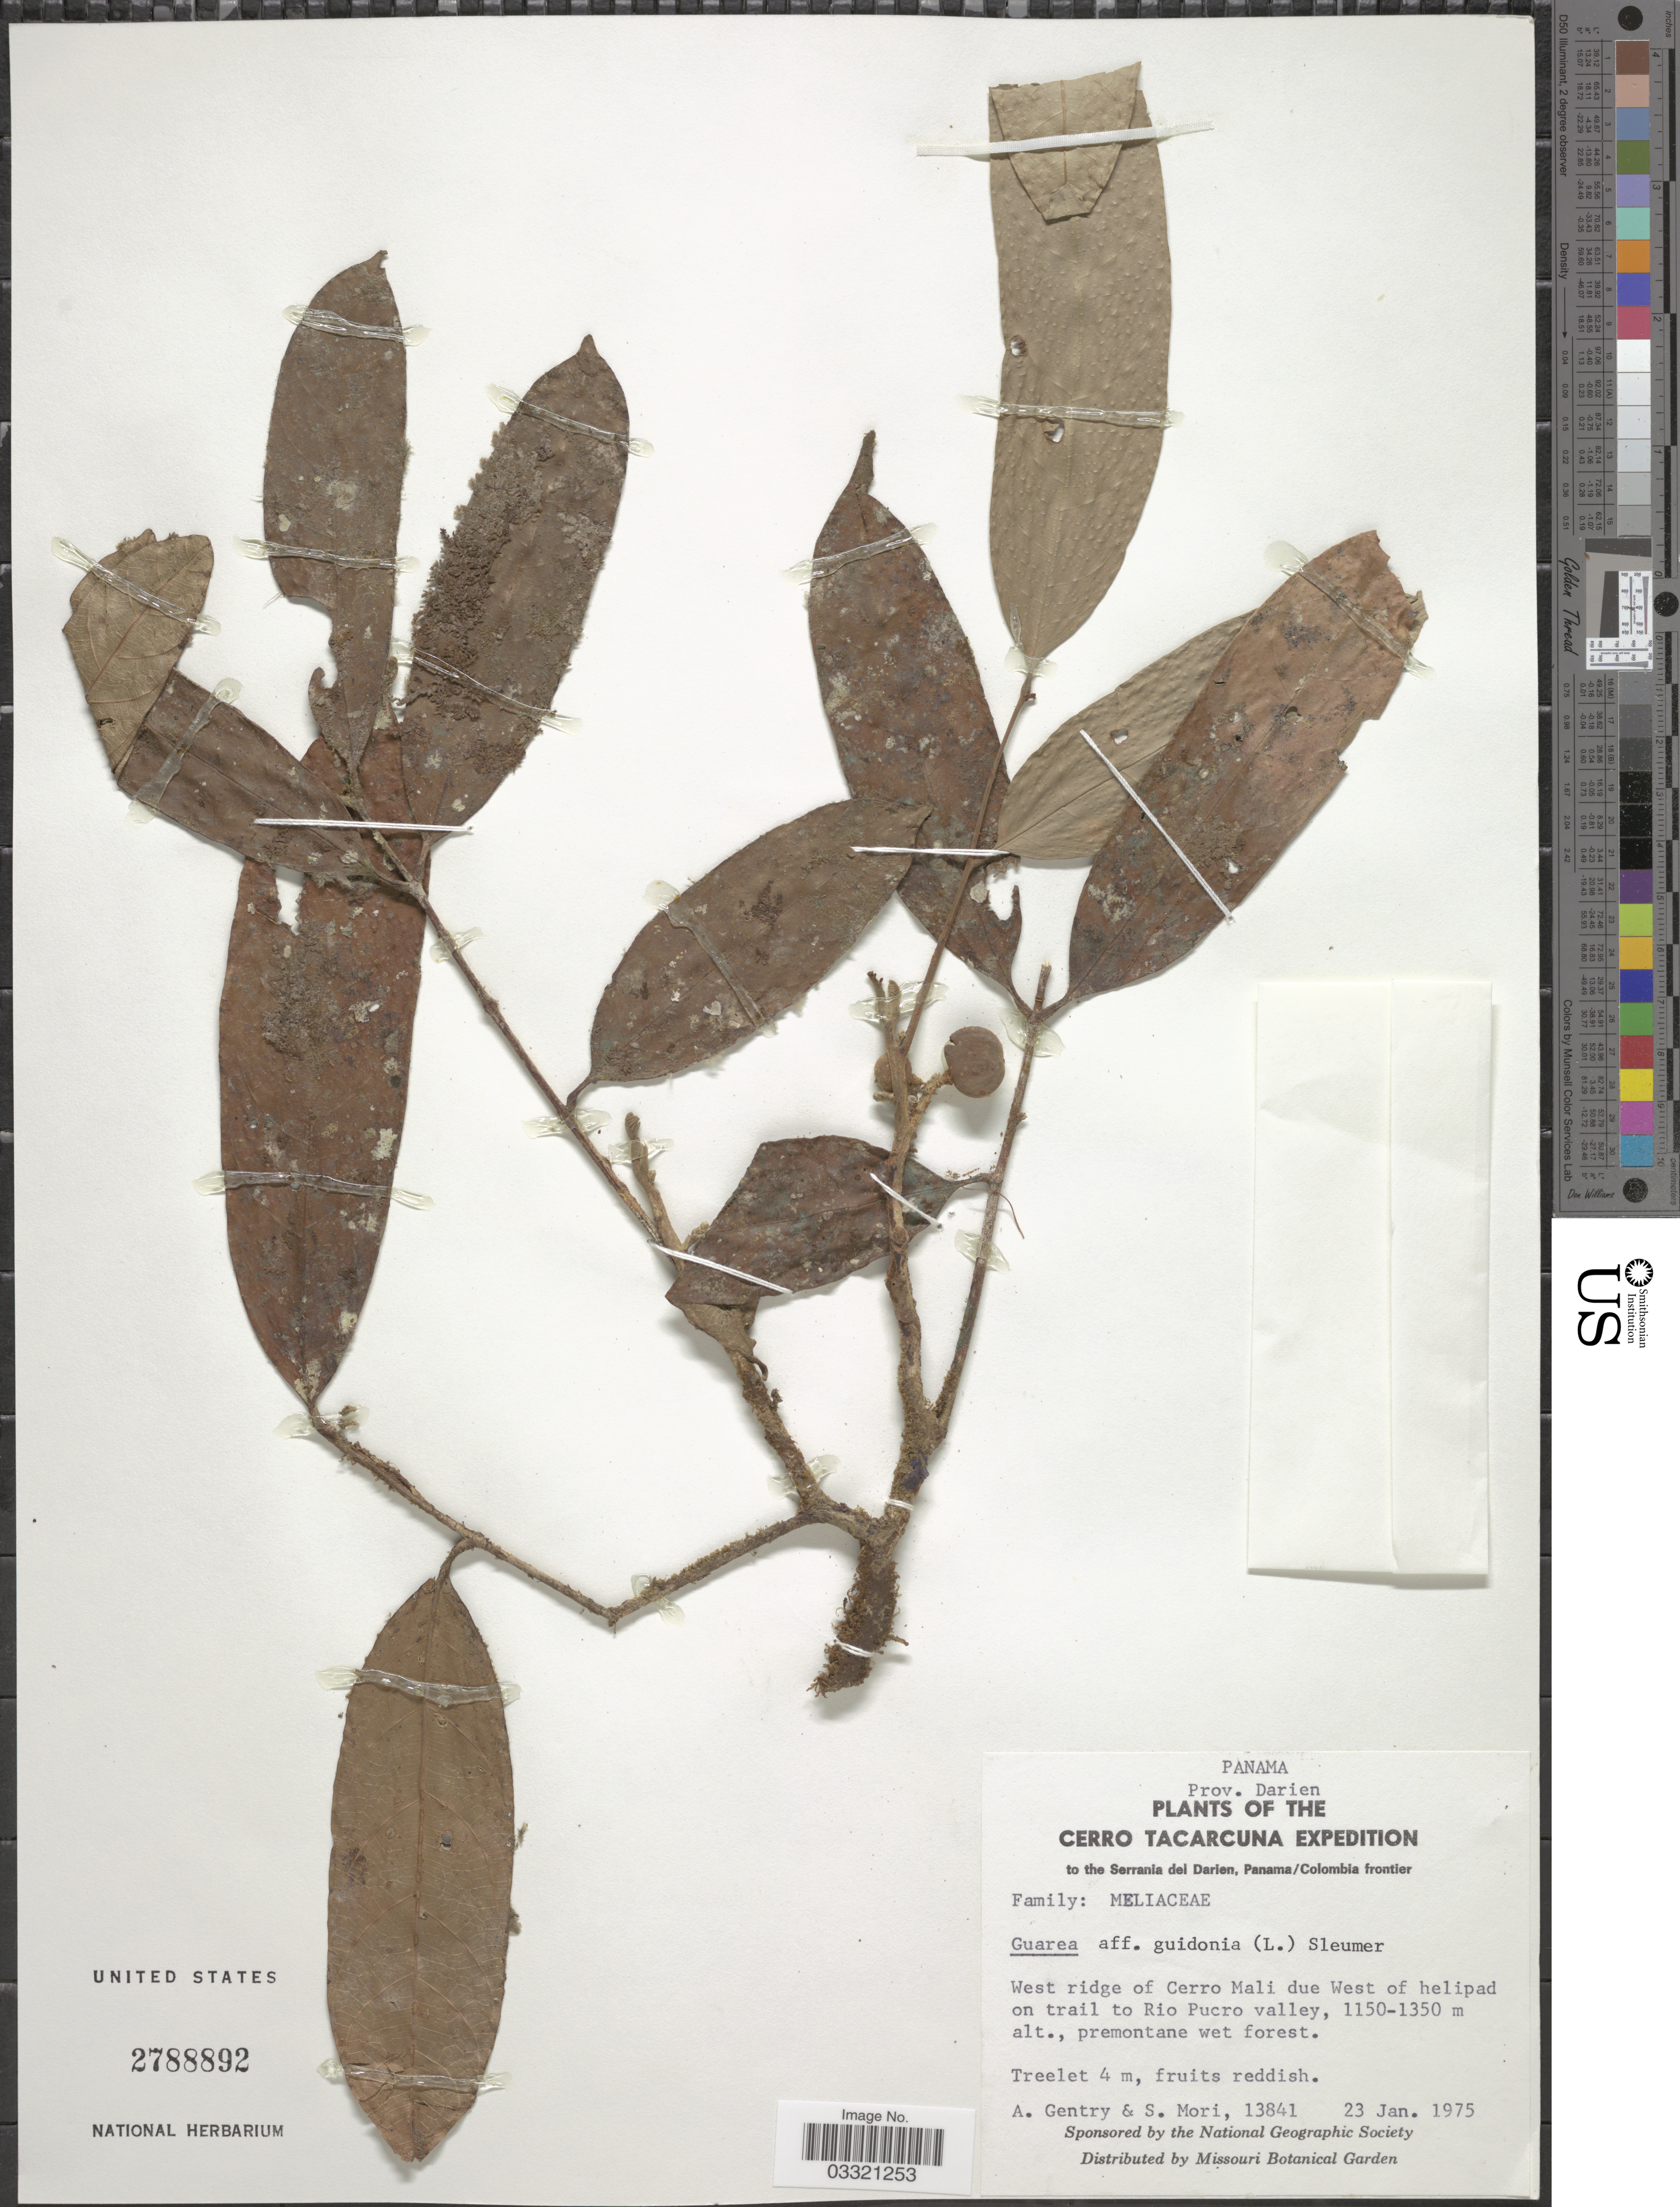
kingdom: Plantae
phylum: Tracheophyta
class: Magnoliopsida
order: Sapindales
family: Meliaceae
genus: Guarea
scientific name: Guarea guidonia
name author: (L.) Sleumer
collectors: A. H. Gentry & S. Mori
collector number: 13841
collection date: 1975-01-23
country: Panama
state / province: Darién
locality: Cerro Tacarcuna to the Serrania del Dairen, Panama/ Colombia frontier. West ridge of Cerro Mali due West of helipad on trail to Rio Pucro valley.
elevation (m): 1150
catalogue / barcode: US 2788892